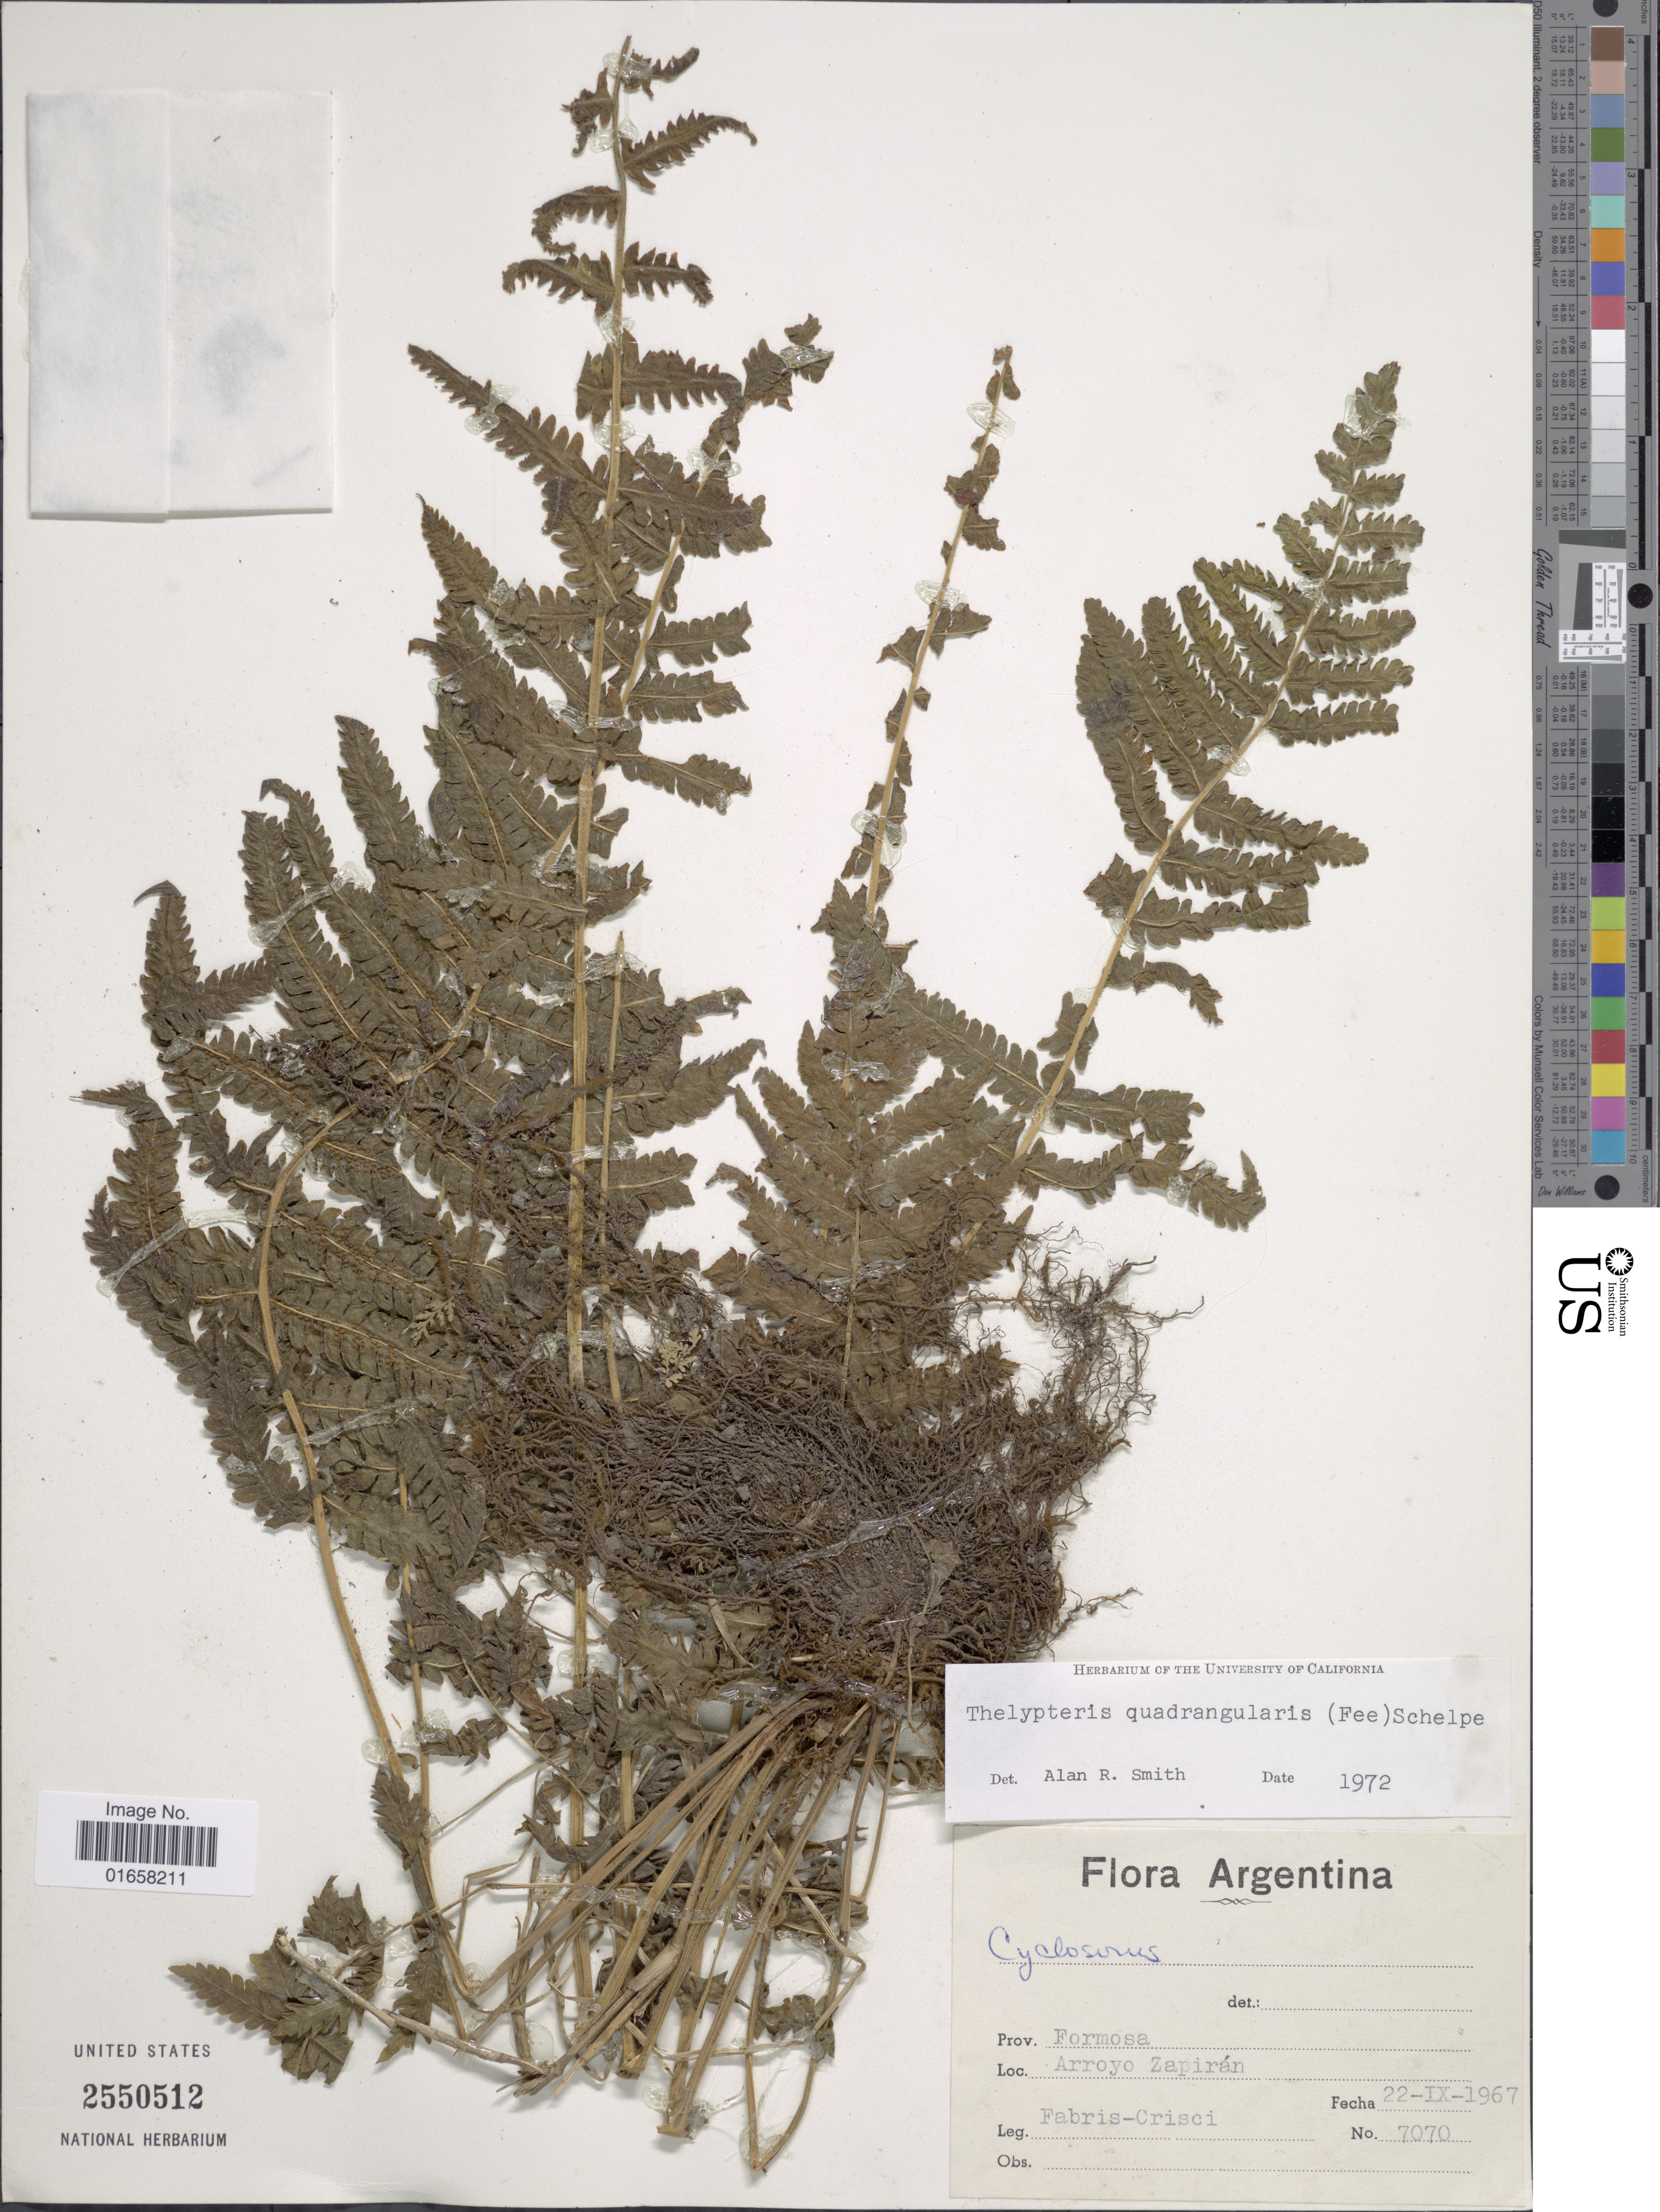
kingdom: Plantae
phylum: Tracheophyta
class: Polypodiopsida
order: Polypodiales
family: Thelypteridaceae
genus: Christella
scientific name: Christella hispidula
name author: (Decne.) Holttum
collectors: Fabris-Crisci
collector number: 7070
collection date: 1967-09-22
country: Argentina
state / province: Formosa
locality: Arroyo-Zapiran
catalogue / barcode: US 2550512